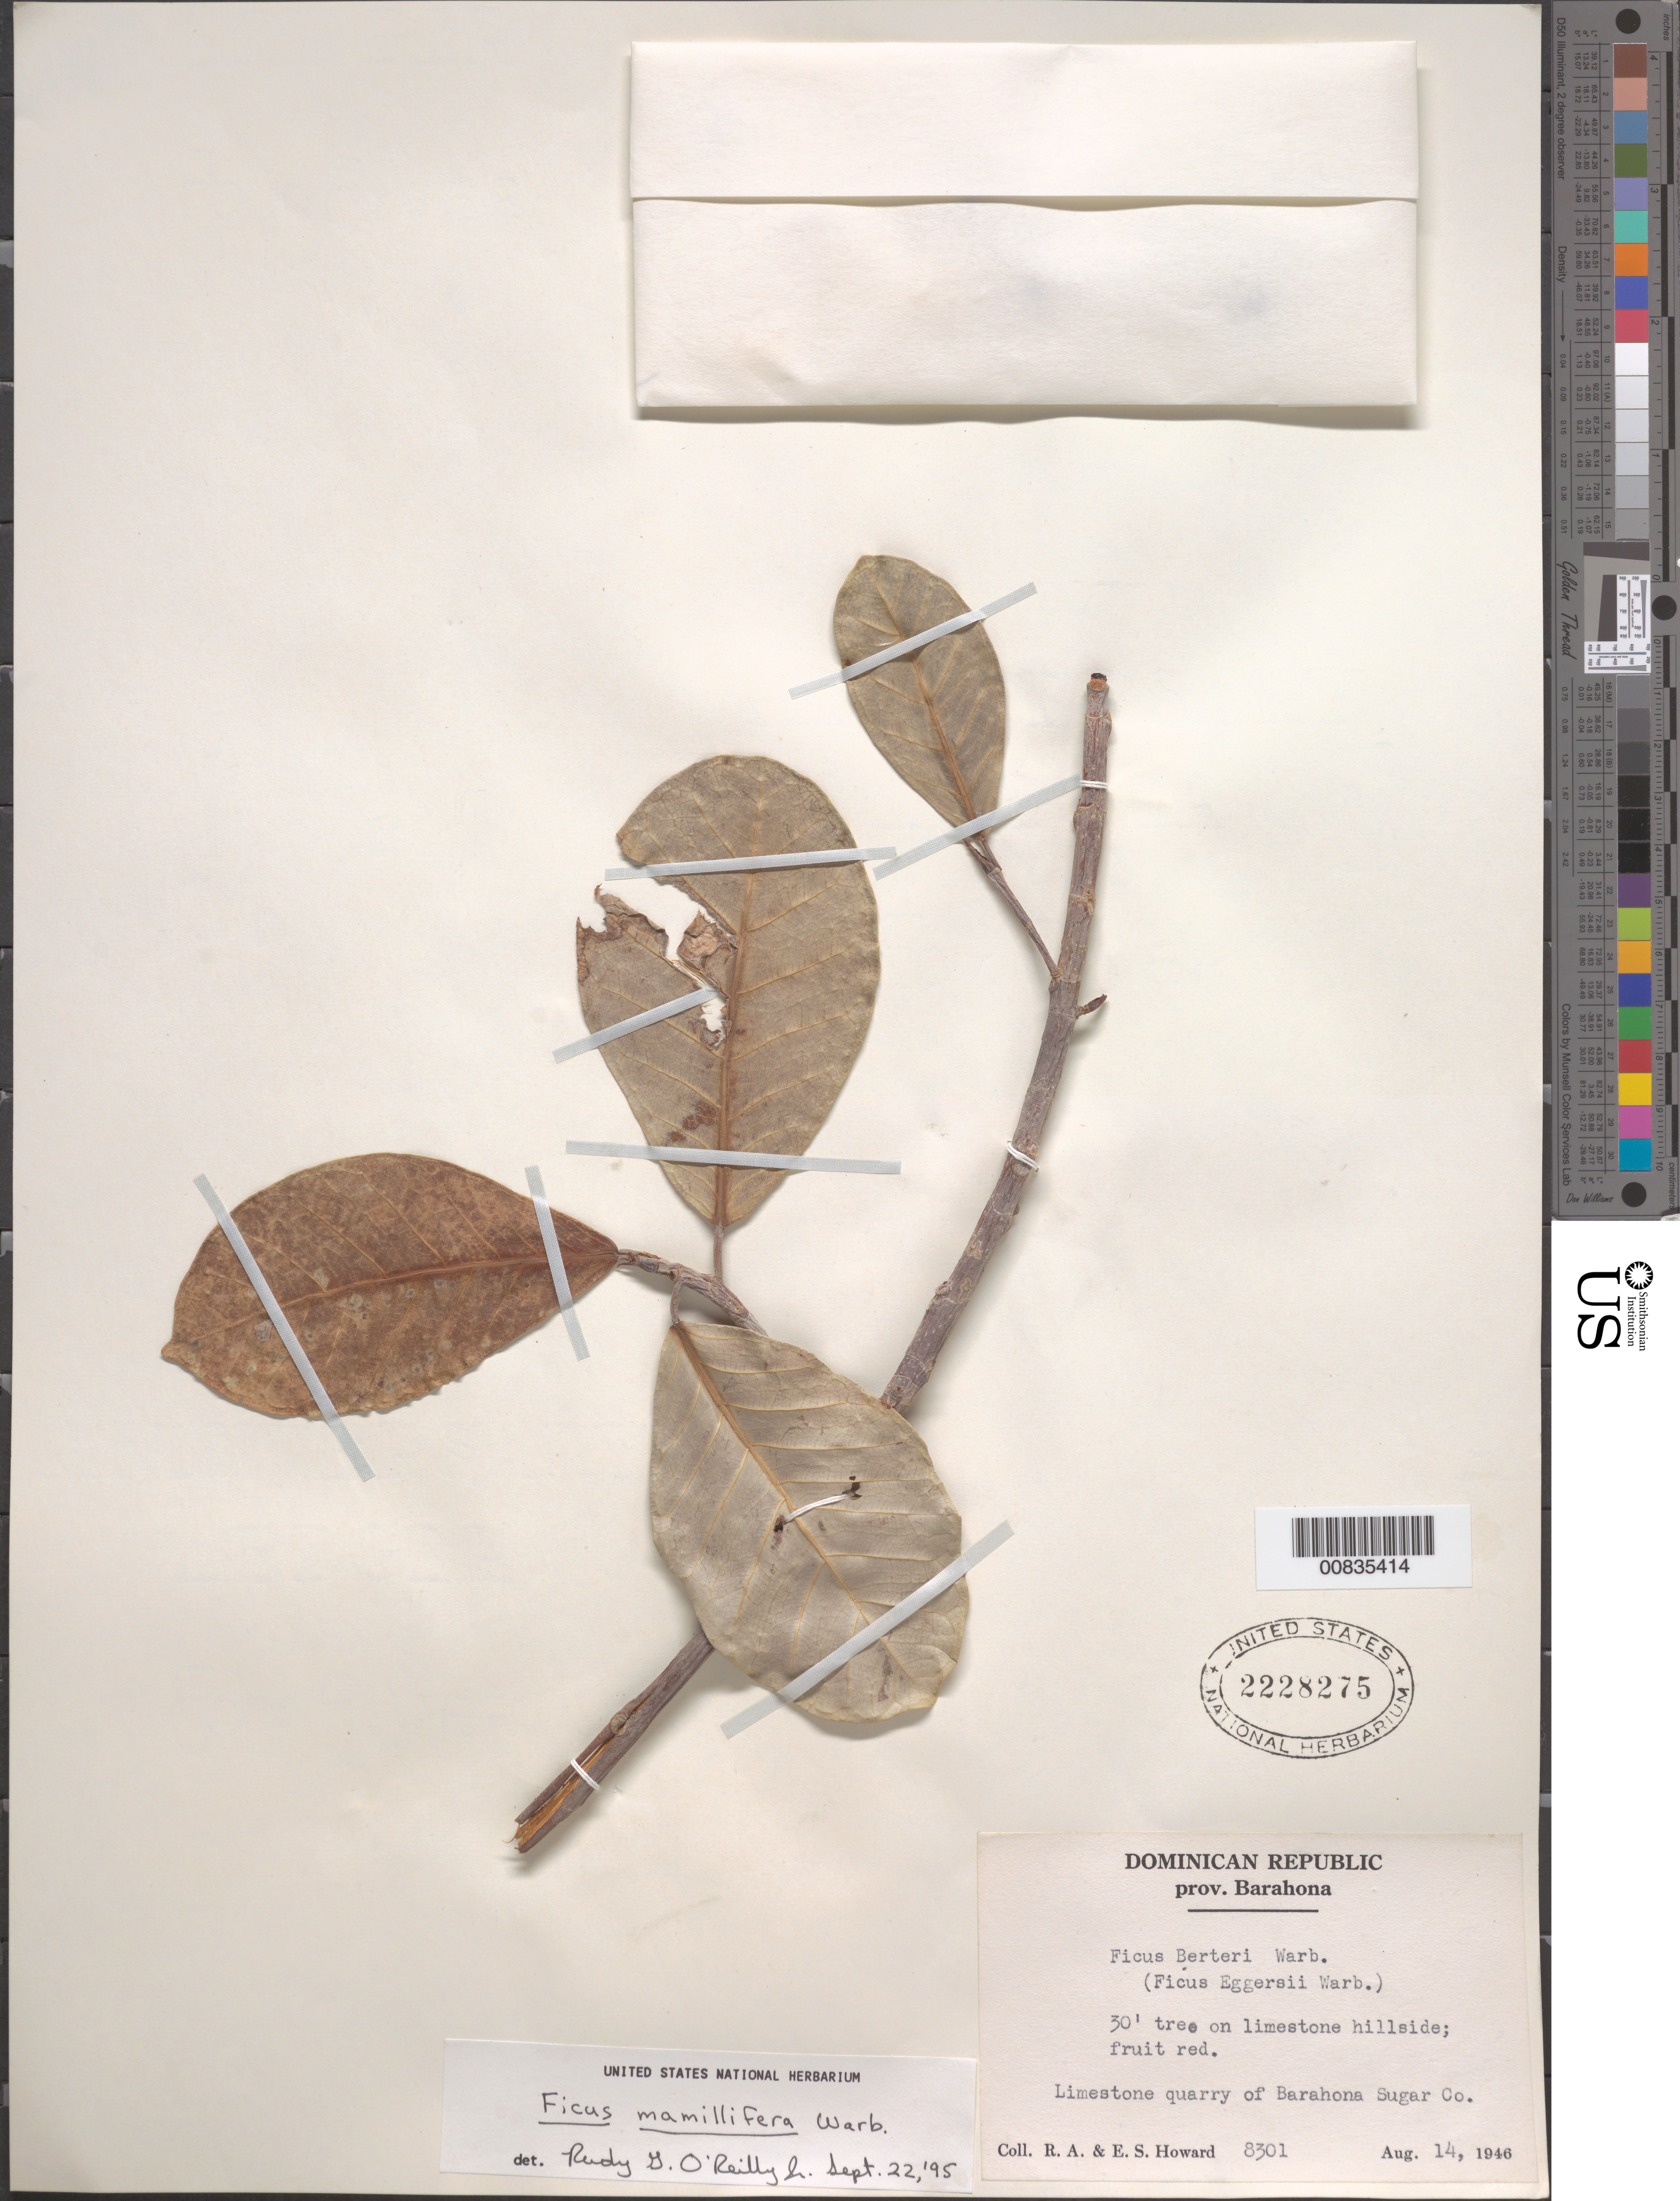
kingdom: Plantae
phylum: Tracheophyta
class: Magnoliopsida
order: Rosales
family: Moraceae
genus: Ficus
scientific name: Ficus mamillifera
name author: Warb.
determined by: O'Reilly, R. G., Jr., (US), NMNH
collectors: R. A. Howard & E. S. Howard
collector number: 8301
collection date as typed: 14 Aug 1946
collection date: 1946-08-14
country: Dominican Republic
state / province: Barahona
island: Hispaniola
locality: Limestone quarry of Barahona Sugar Co.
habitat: Limestone hillside.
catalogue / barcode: US 2228275